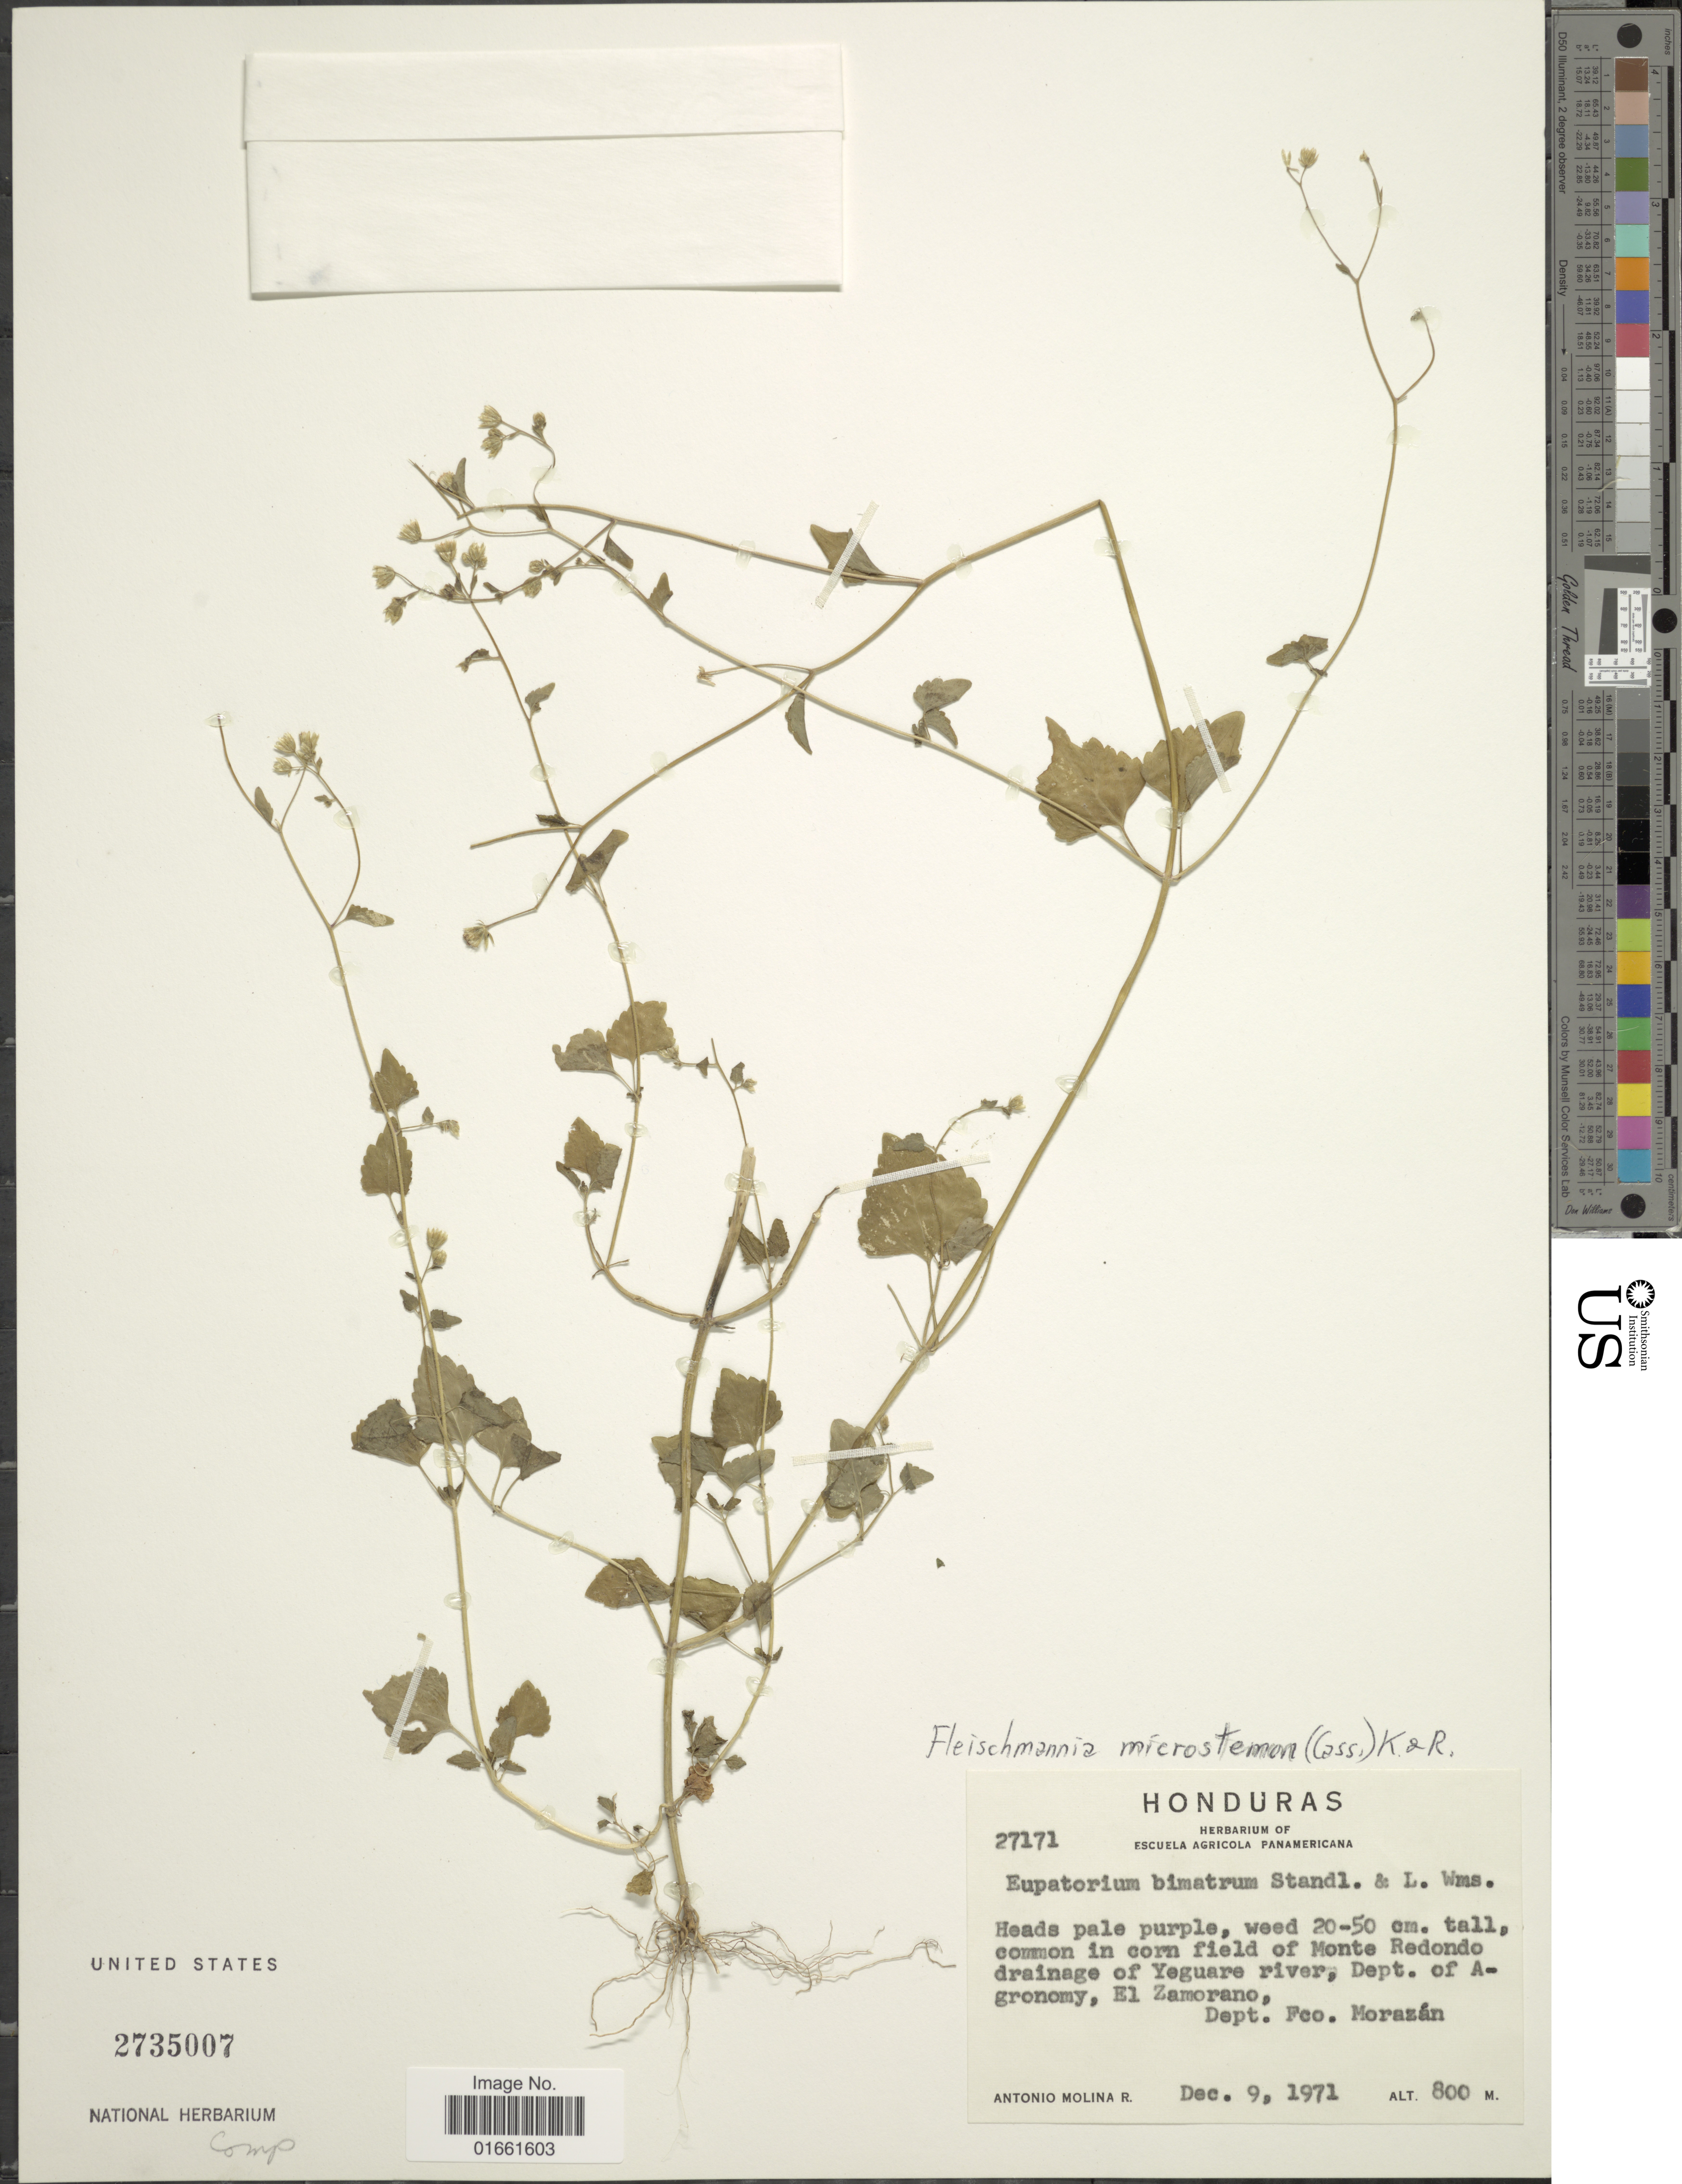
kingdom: Plantae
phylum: Tracheophyta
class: Magnoliopsida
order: Asterales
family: Asteraceae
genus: Fleischmannia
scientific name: Fleischmannia microstemon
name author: (Cass.) R.M. King & H. Rob.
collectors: A. Molina R.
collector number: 27171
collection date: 1971-12-09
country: Honduras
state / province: Fco. Morazán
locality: In corn field of Monte Redondo drainage of Yeguare river, Dept of A gronomy, El Zamorano.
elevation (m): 800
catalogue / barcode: US 2735007